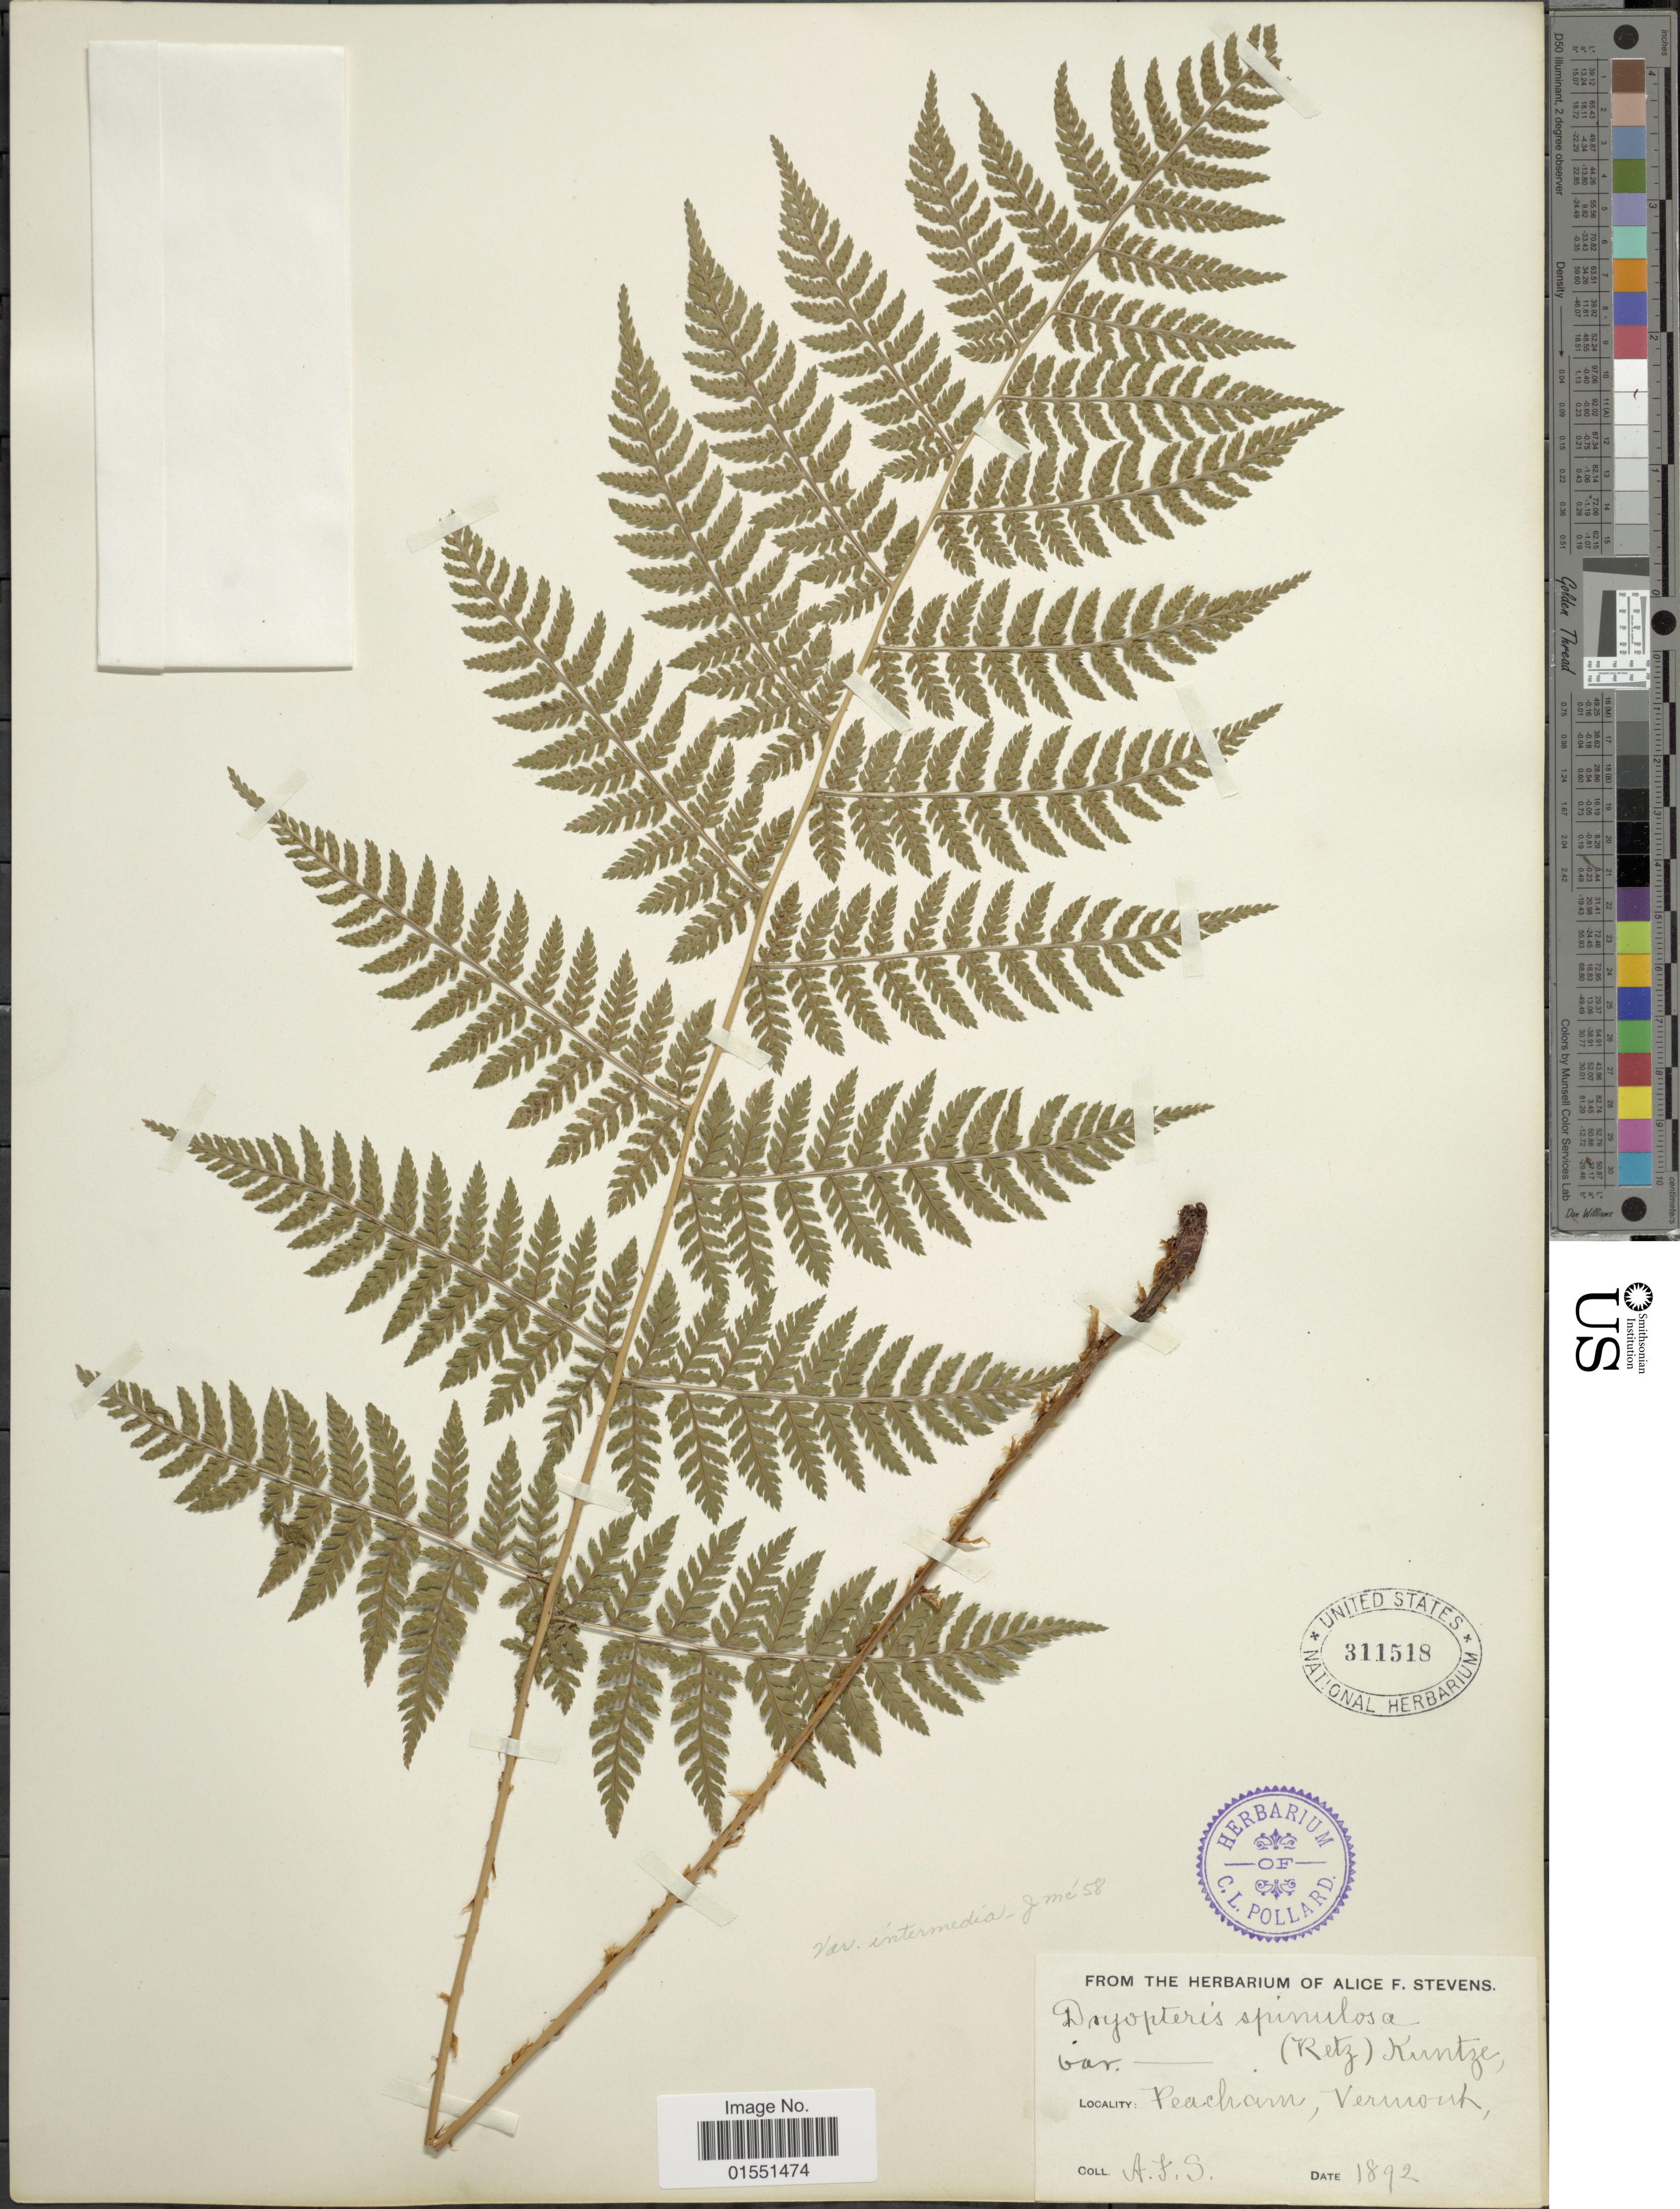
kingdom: Plantae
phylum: Tracheophyta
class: Polypodiopsida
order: Polypodiales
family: Dryopteridaceae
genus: Dryopteris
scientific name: Dryopteris intermedia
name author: (Muhl.) A. Gray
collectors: A. Stevens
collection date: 1892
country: United States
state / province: Vermont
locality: Peacham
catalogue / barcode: US 311518